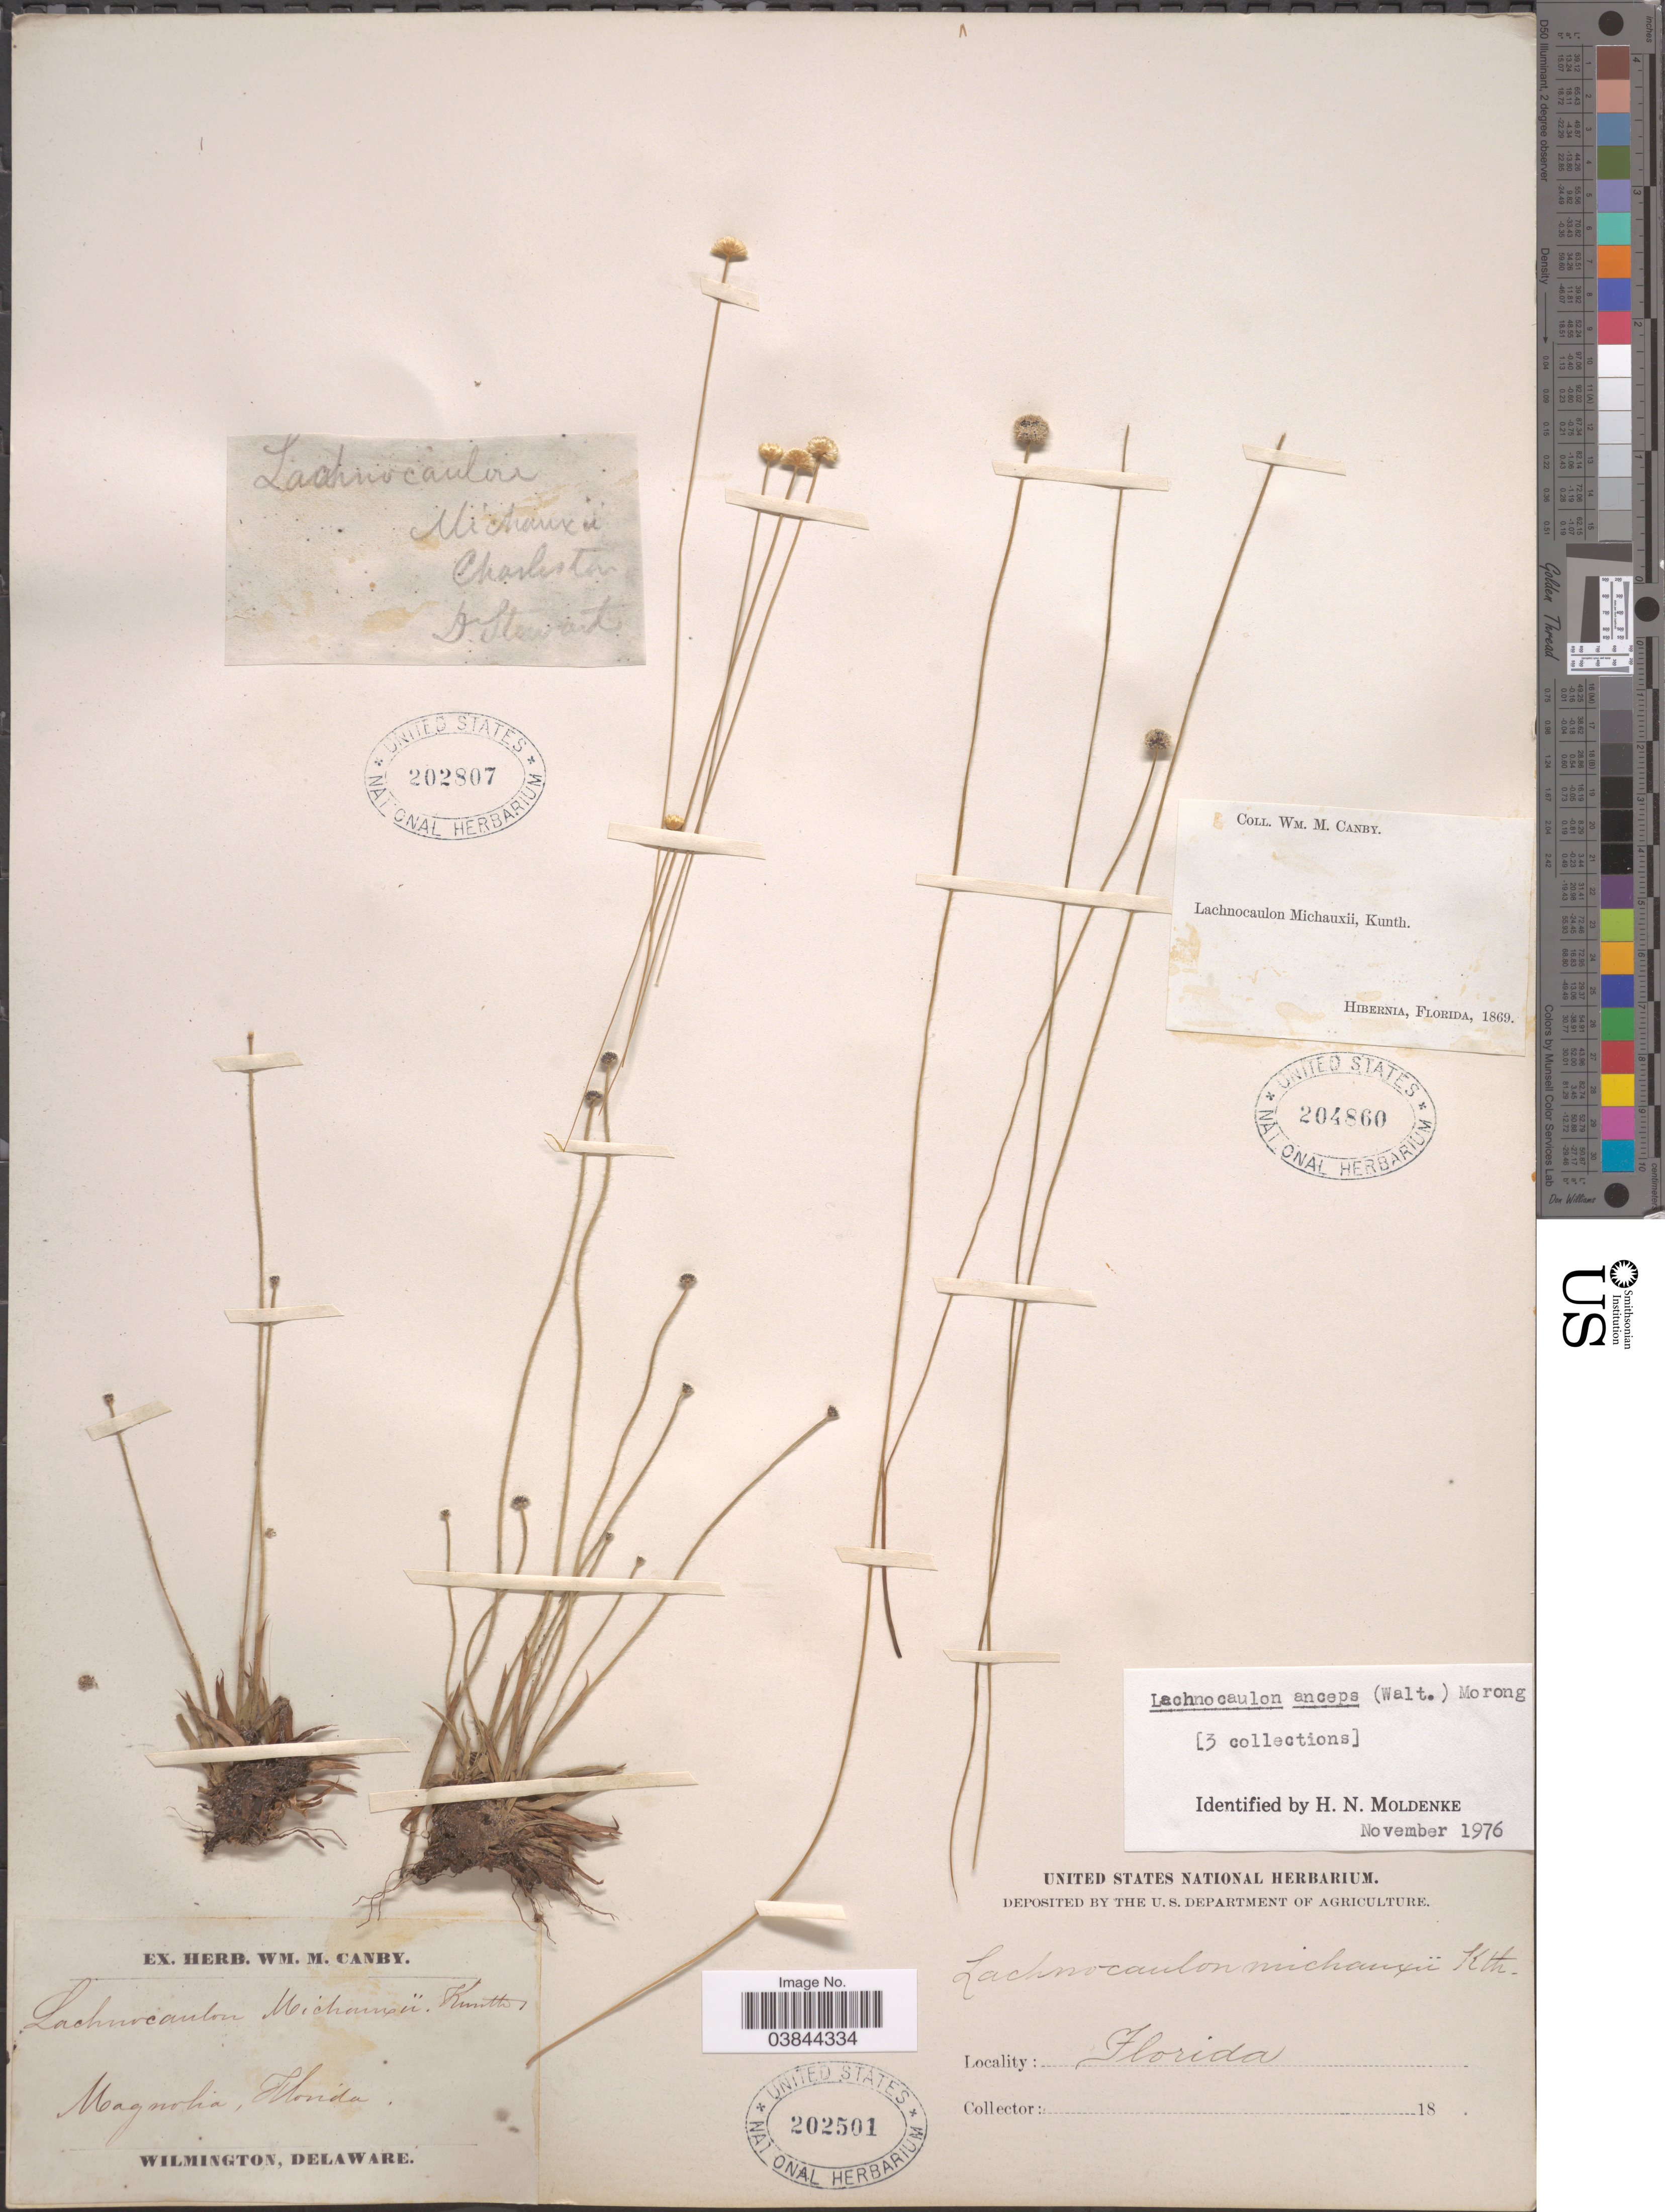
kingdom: Plantae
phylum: Tracheophyta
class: Liliopsida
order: Poales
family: Eriocaulaceae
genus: Lachnocaulon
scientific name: Lachnocaulon anceps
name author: (Walter) Morong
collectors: ex herb. W.M. Canby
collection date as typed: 18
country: United States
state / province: Florida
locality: Magnolia.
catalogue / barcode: US 202501